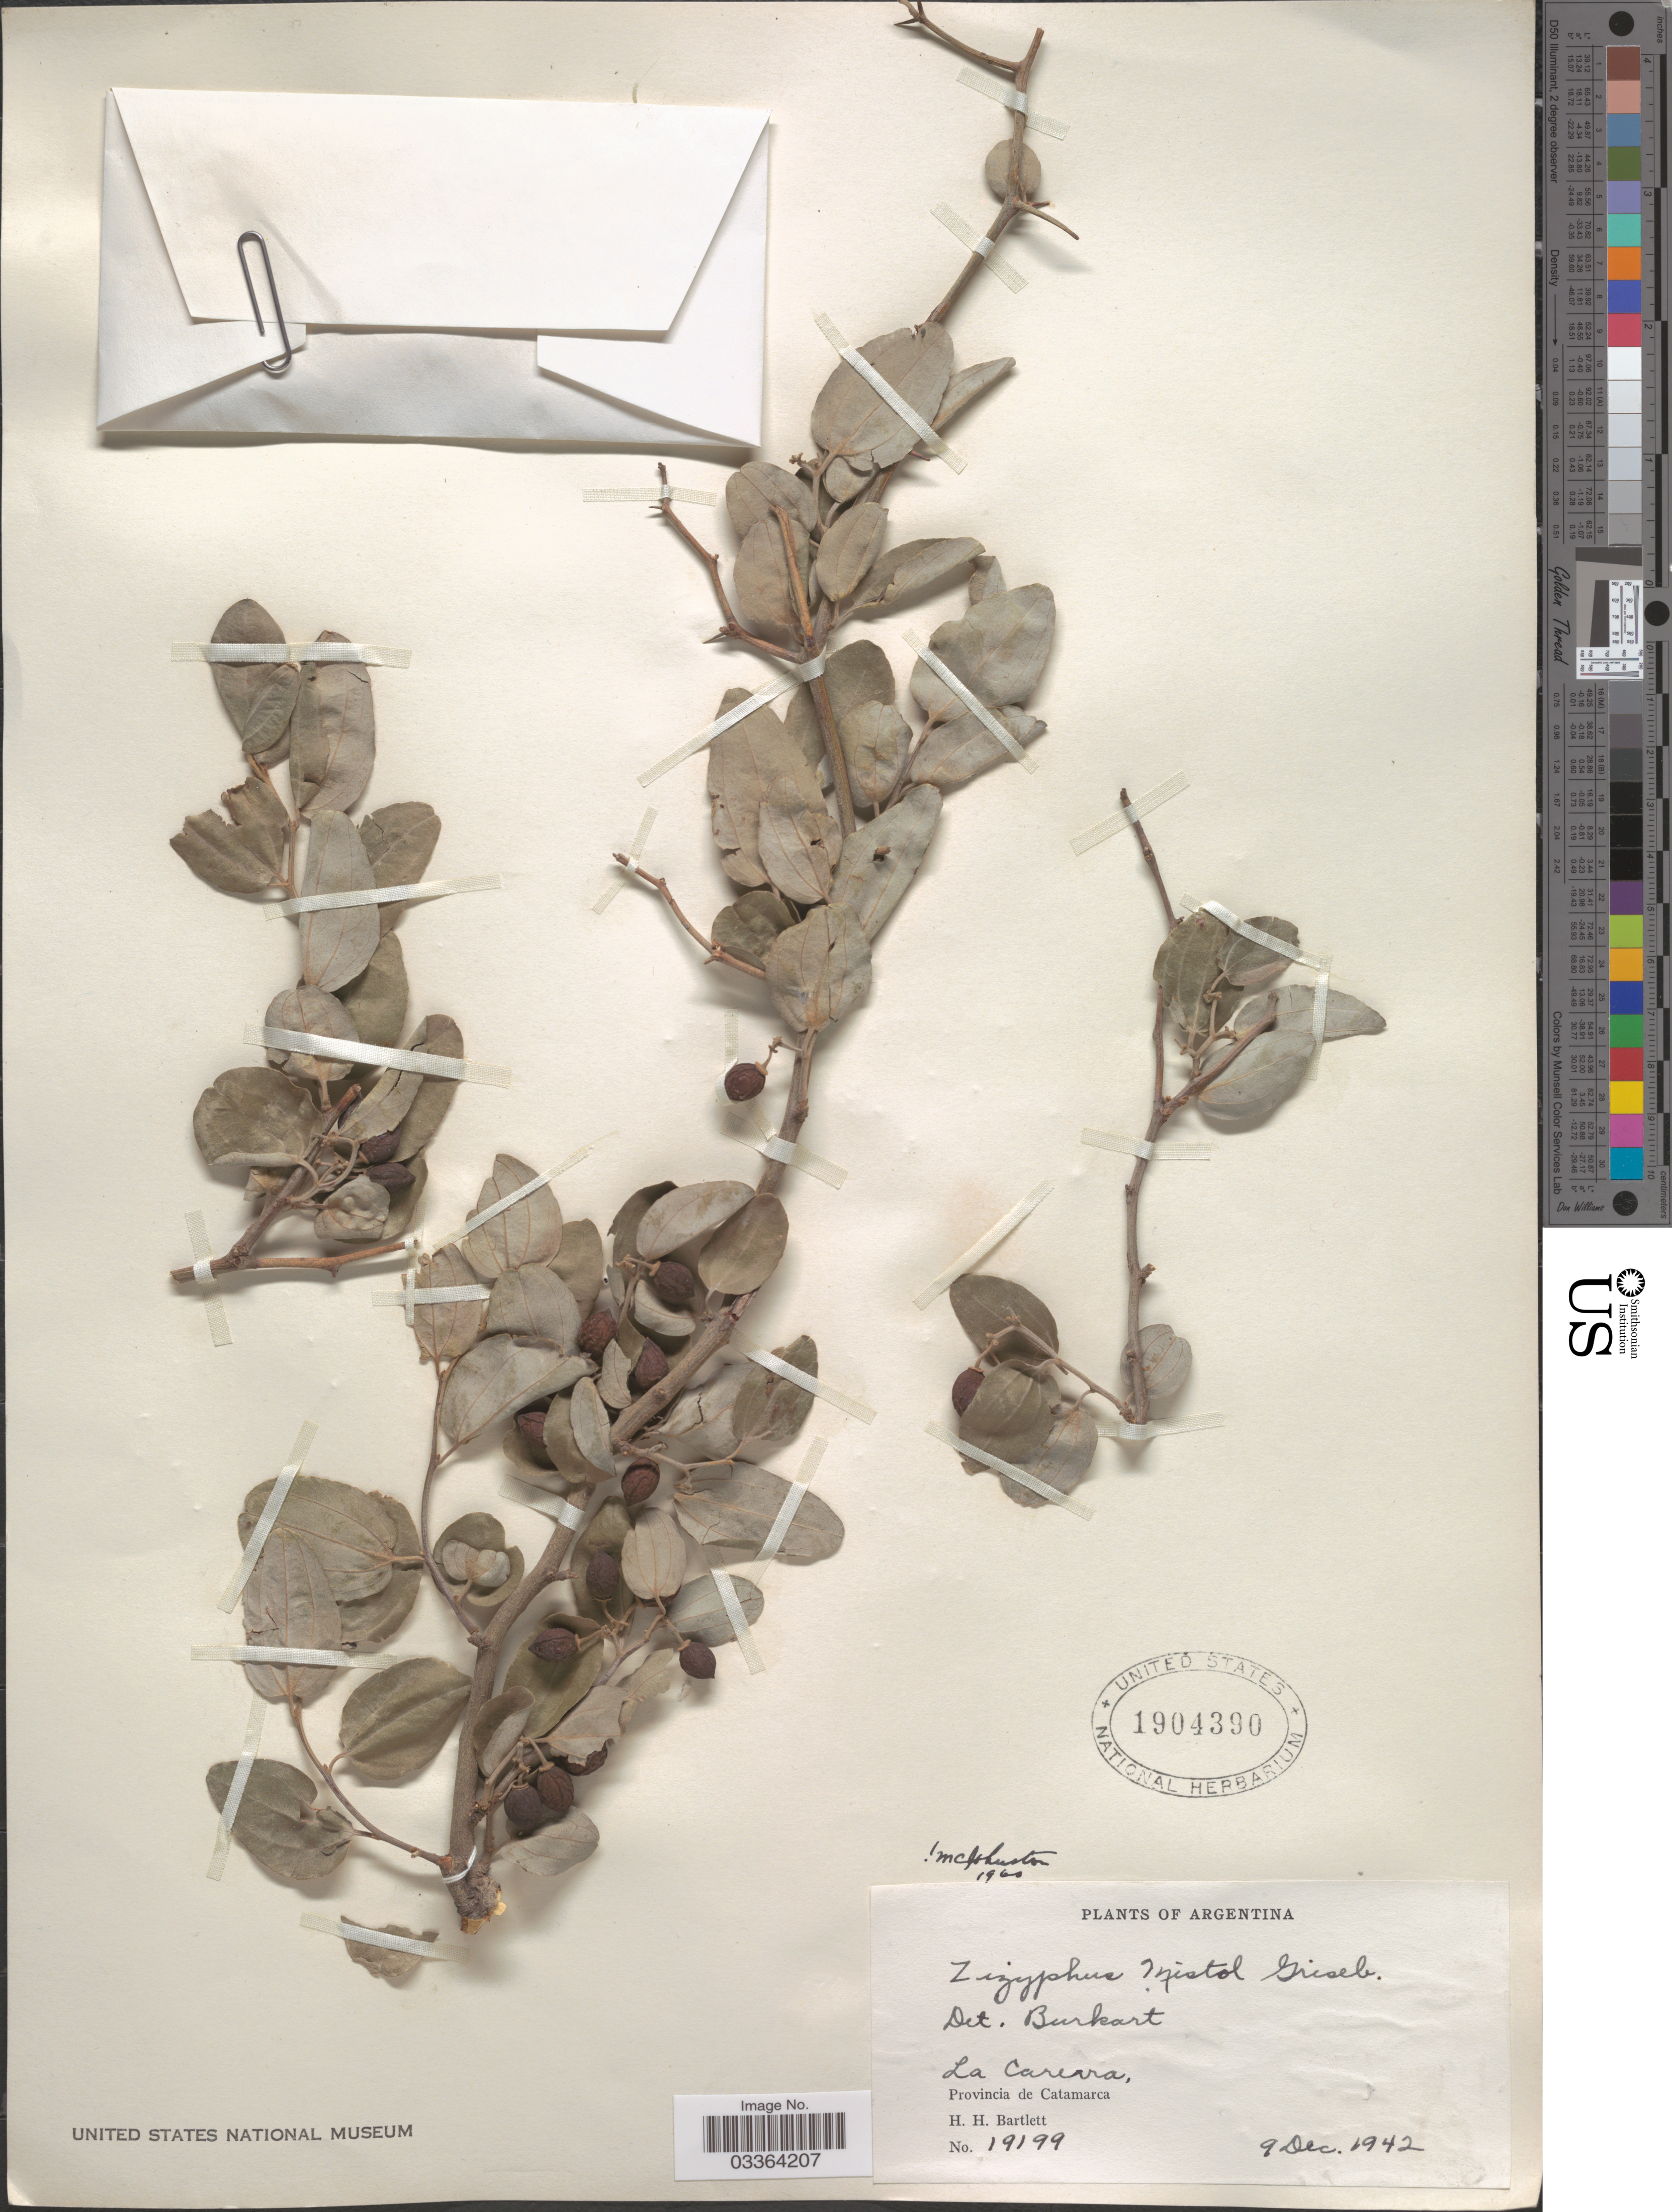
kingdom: Plantae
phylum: Tracheophyta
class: Magnoliopsida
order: Rosales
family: Rhamnaceae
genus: Sarcomphalus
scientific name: Sarcomphalus mistol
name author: (Griseb.) Hauenschild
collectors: H. H. Bartlett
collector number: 19199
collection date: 1942-12-09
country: Argentina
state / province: Catamarca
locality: La Carerra.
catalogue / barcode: US 1904390